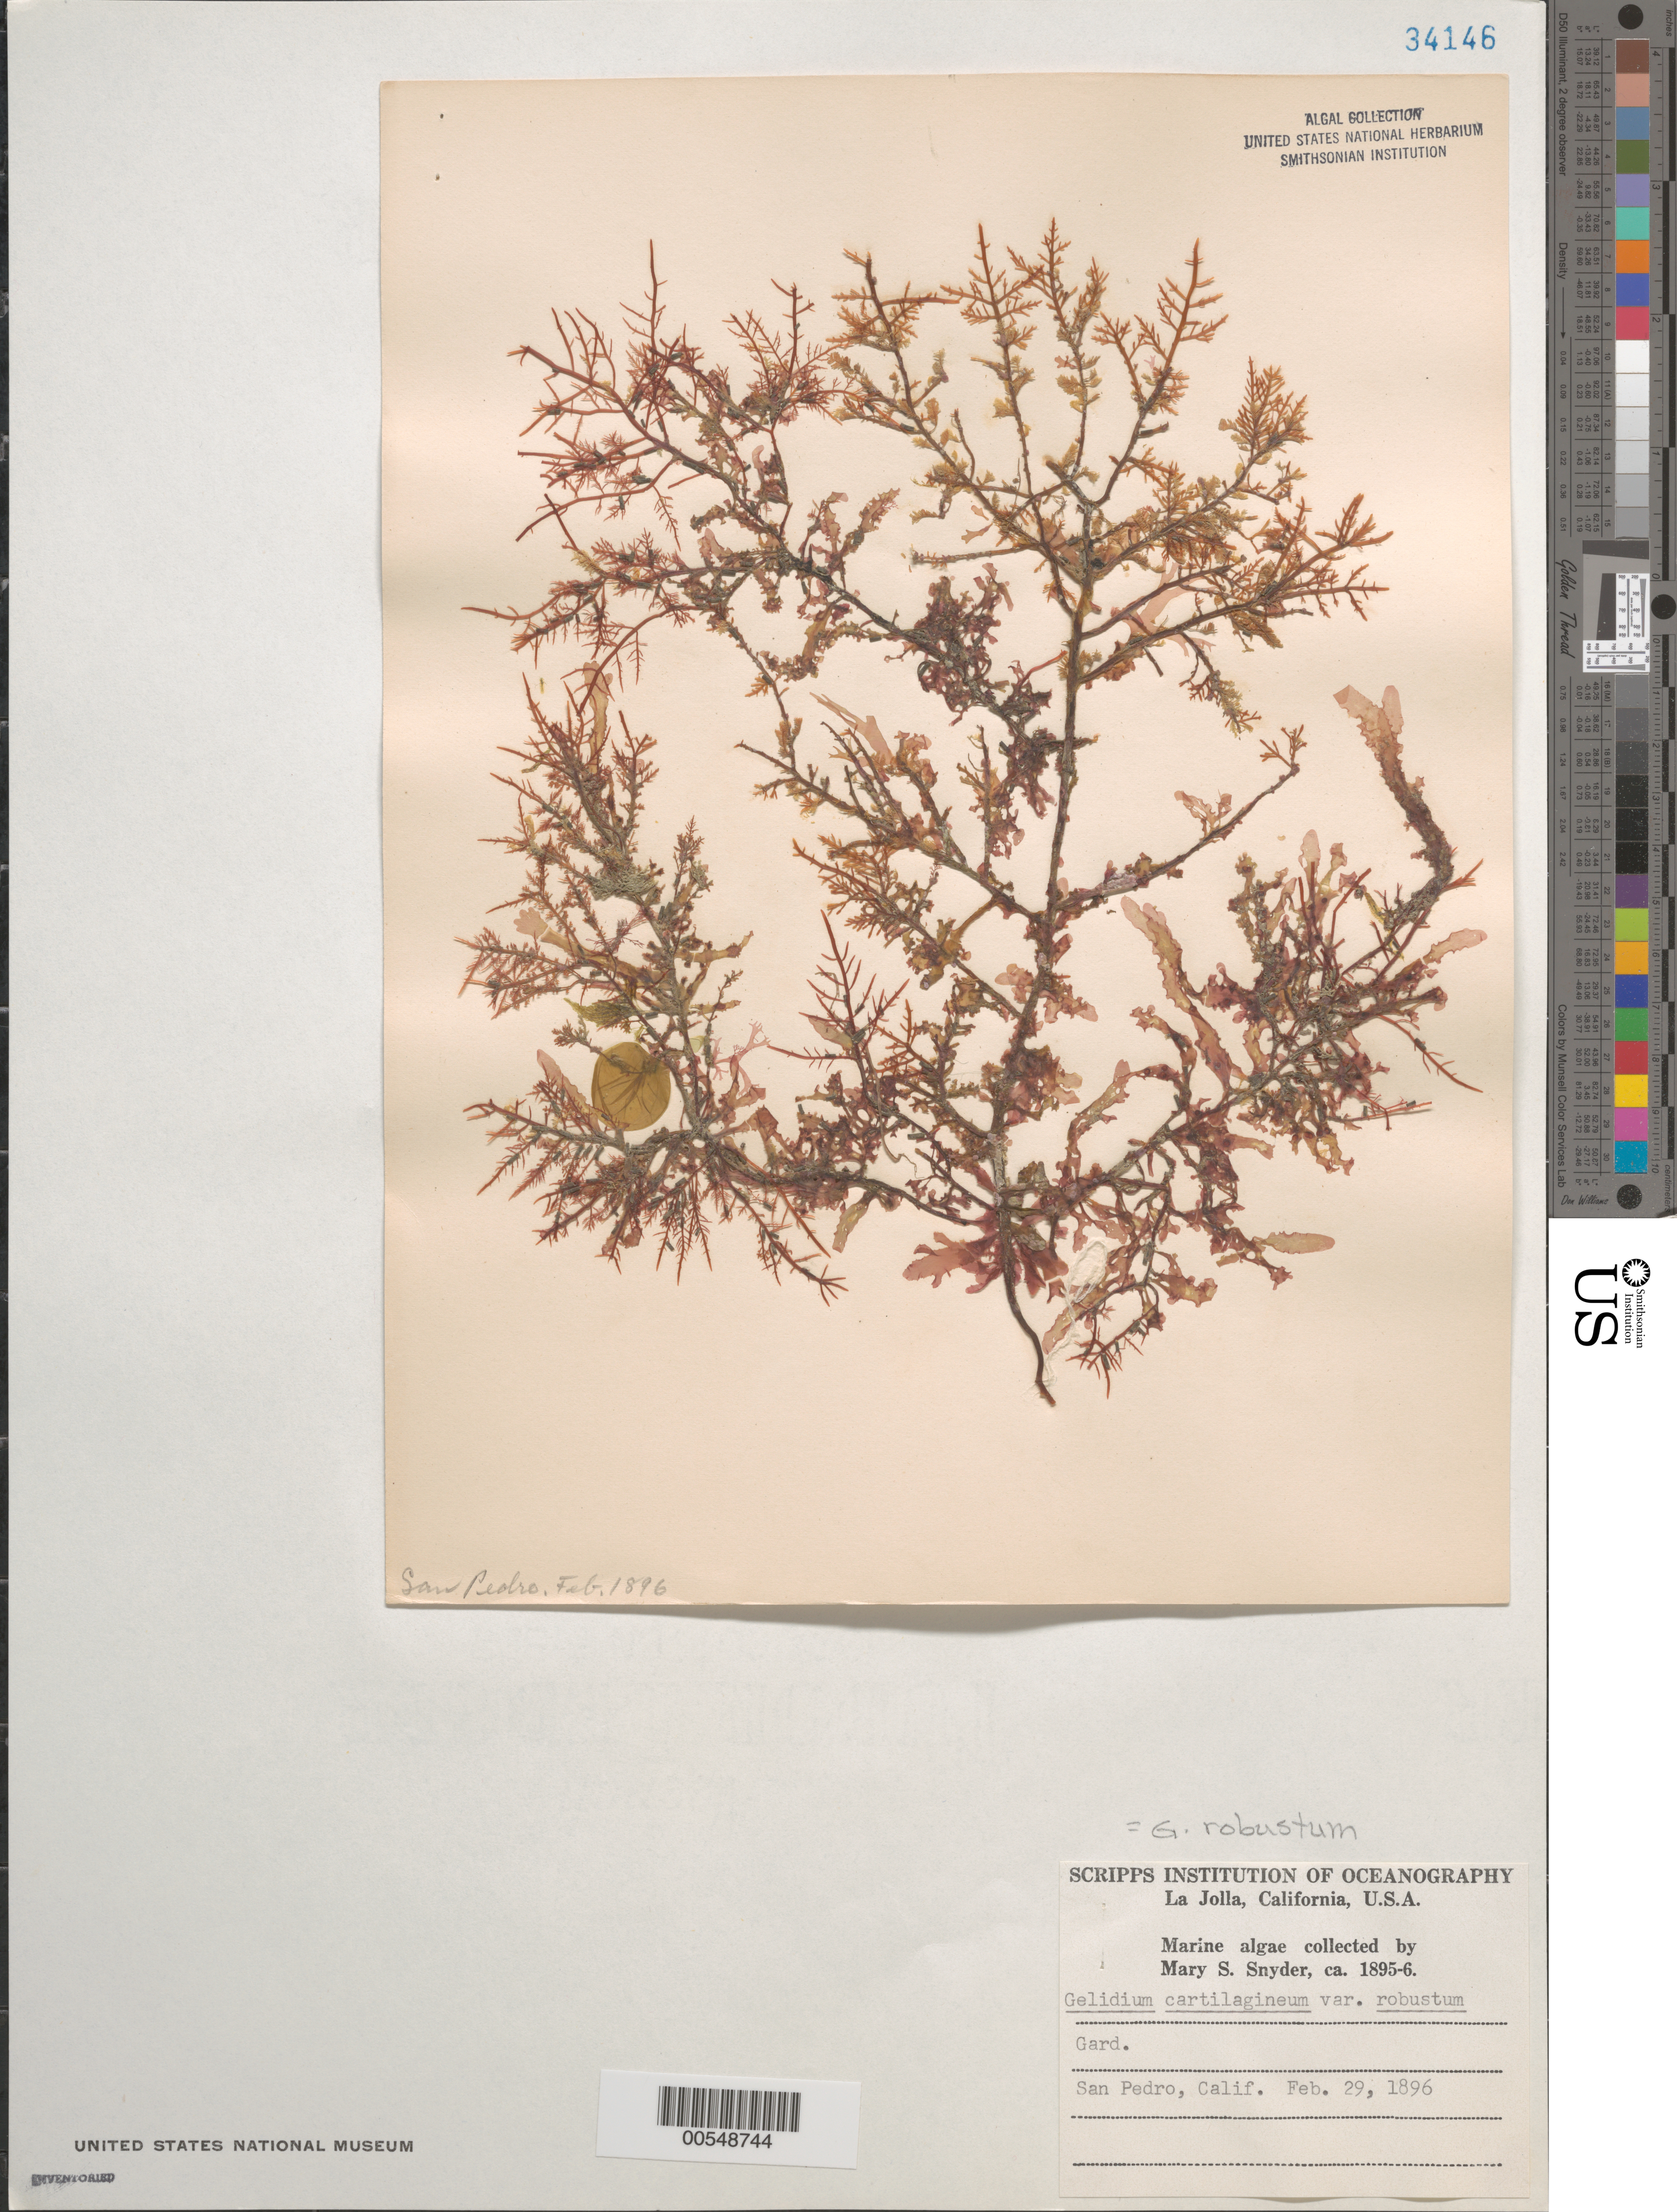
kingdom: Plantae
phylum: Rhodophyta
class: Florideophyceae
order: Gelidiales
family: Gelidiaceae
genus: Gelidium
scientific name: Gelidium robustum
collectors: M. Snyder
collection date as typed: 29 Feb 1896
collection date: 1896-02-29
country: United States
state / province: California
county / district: Los Angeles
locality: San Pedro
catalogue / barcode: US 34146